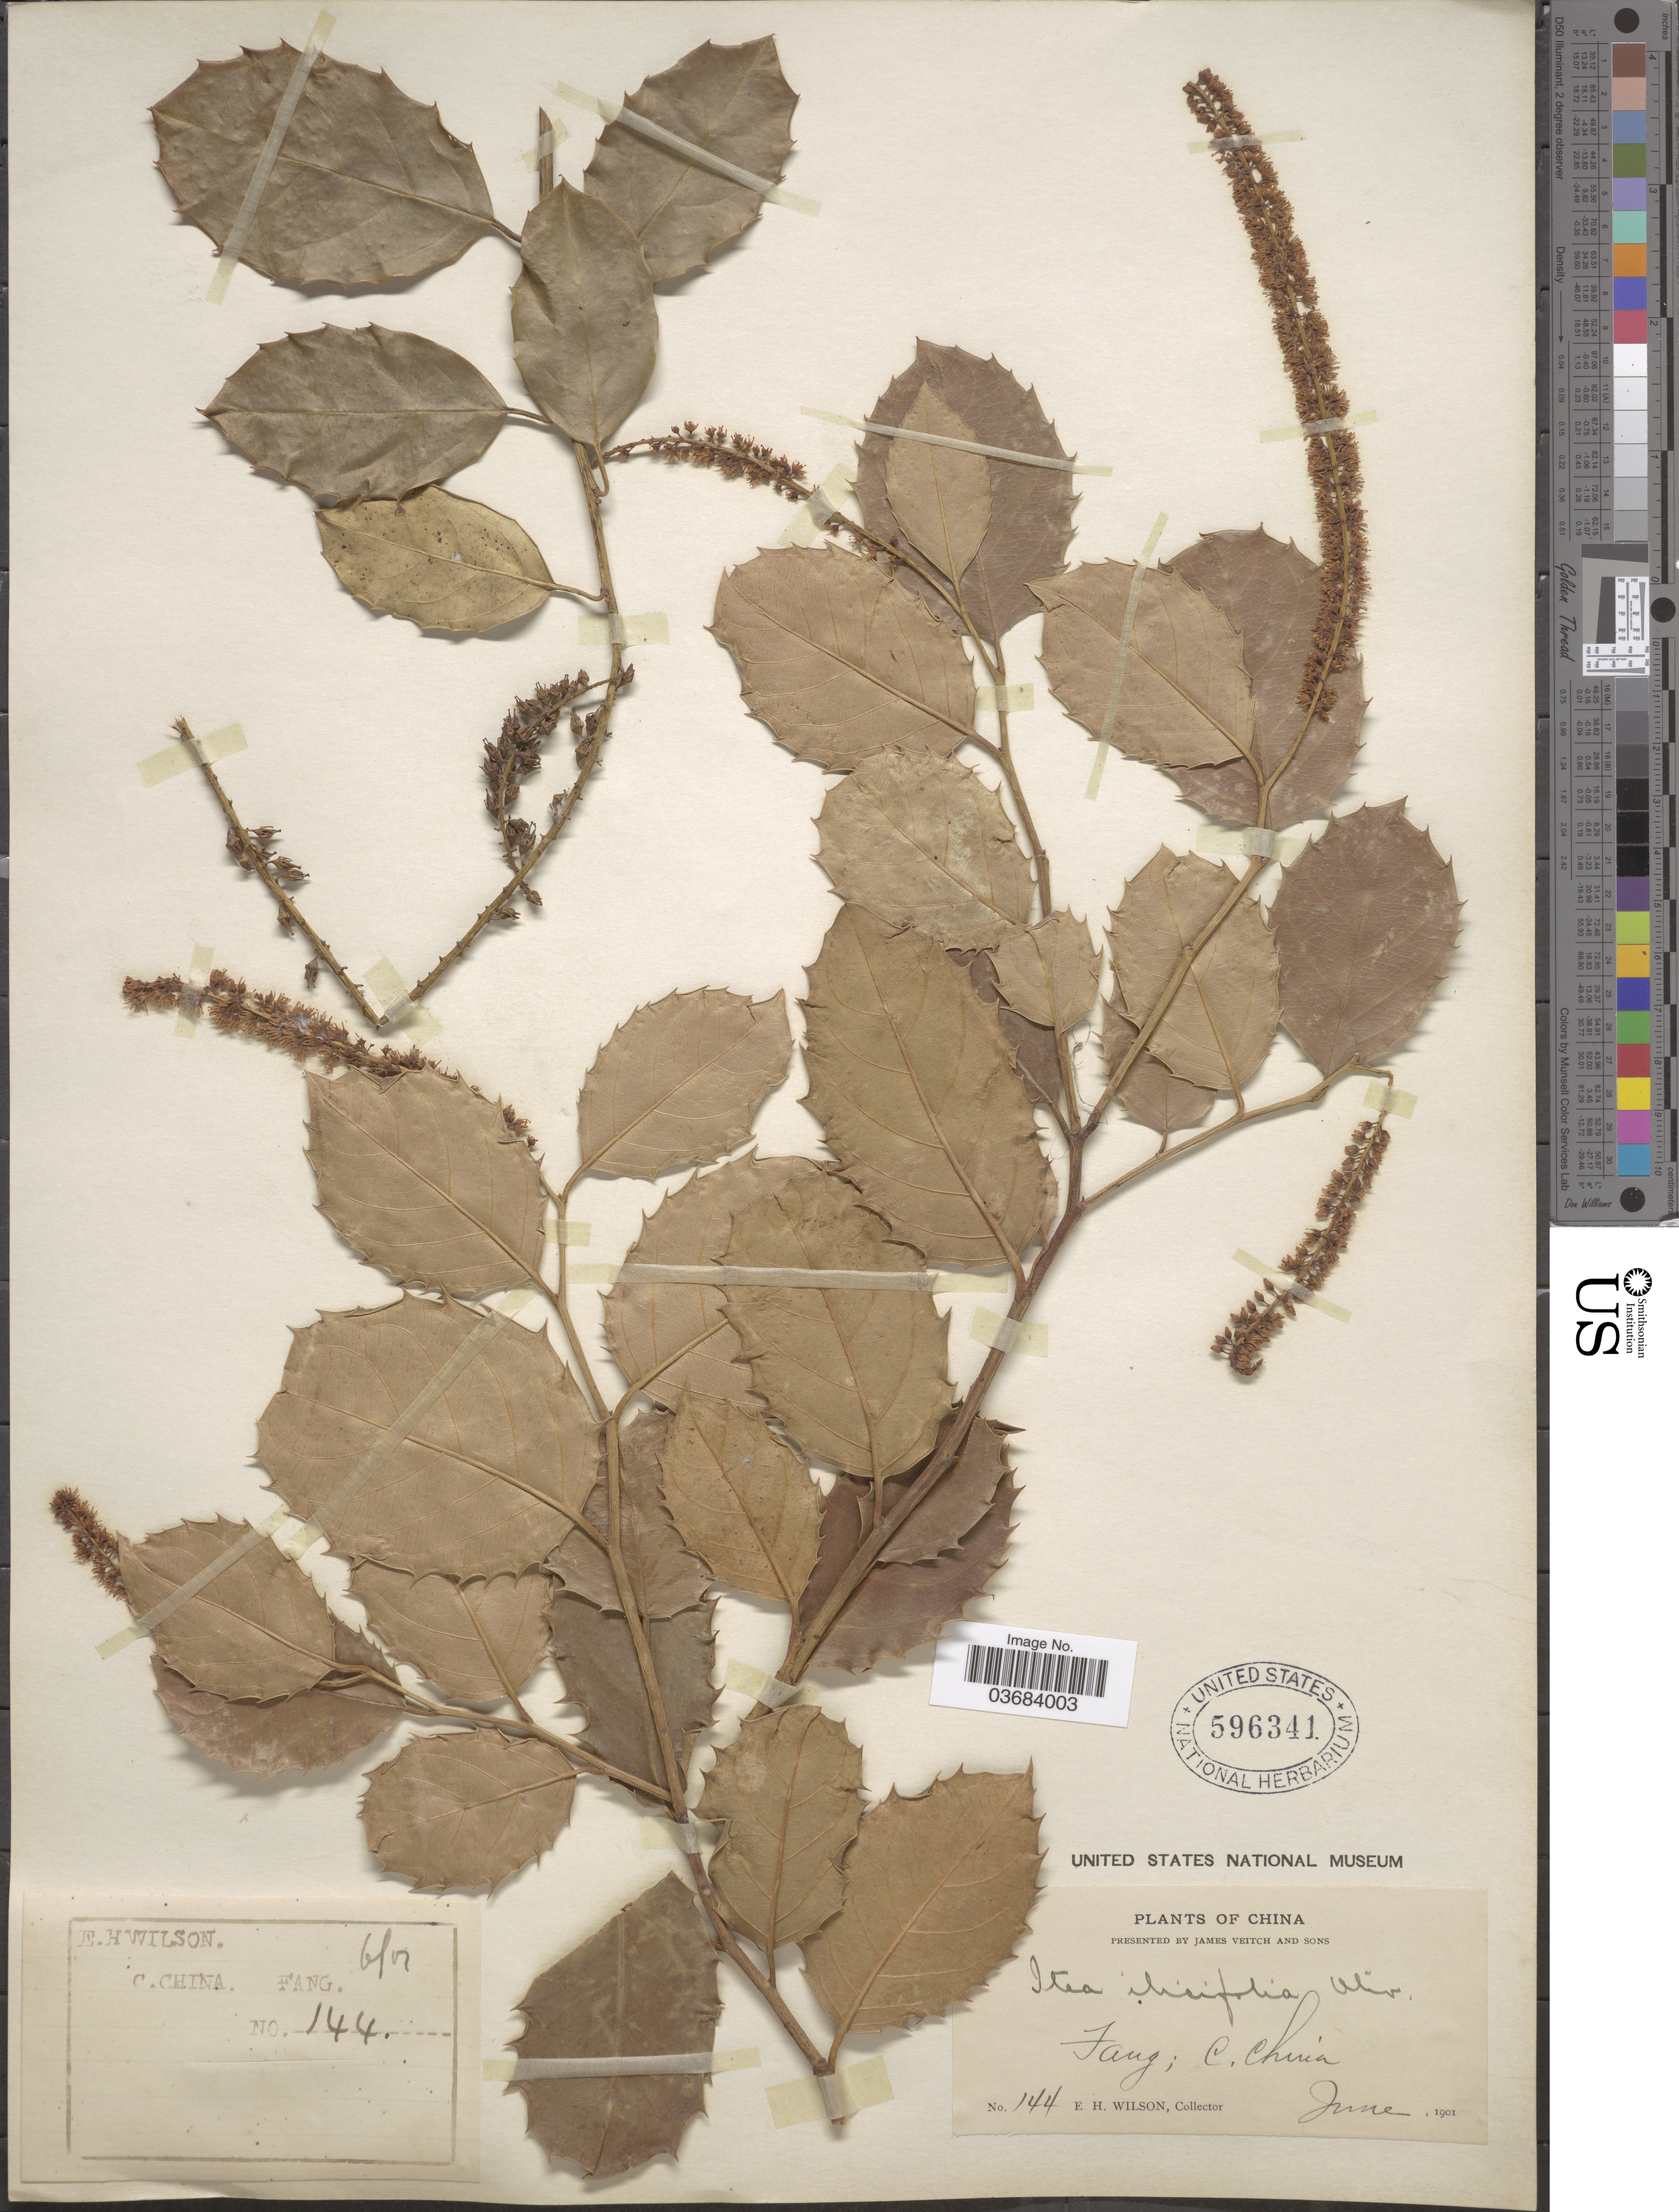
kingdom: Plantae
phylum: Tracheophyta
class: Magnoliopsida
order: Saxifragales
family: Iteaceae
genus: Itea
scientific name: Itea ilicifolia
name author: Oliv.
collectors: E. Wilson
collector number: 144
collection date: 1901-06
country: China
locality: Fang; C. China.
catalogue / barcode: US 596341